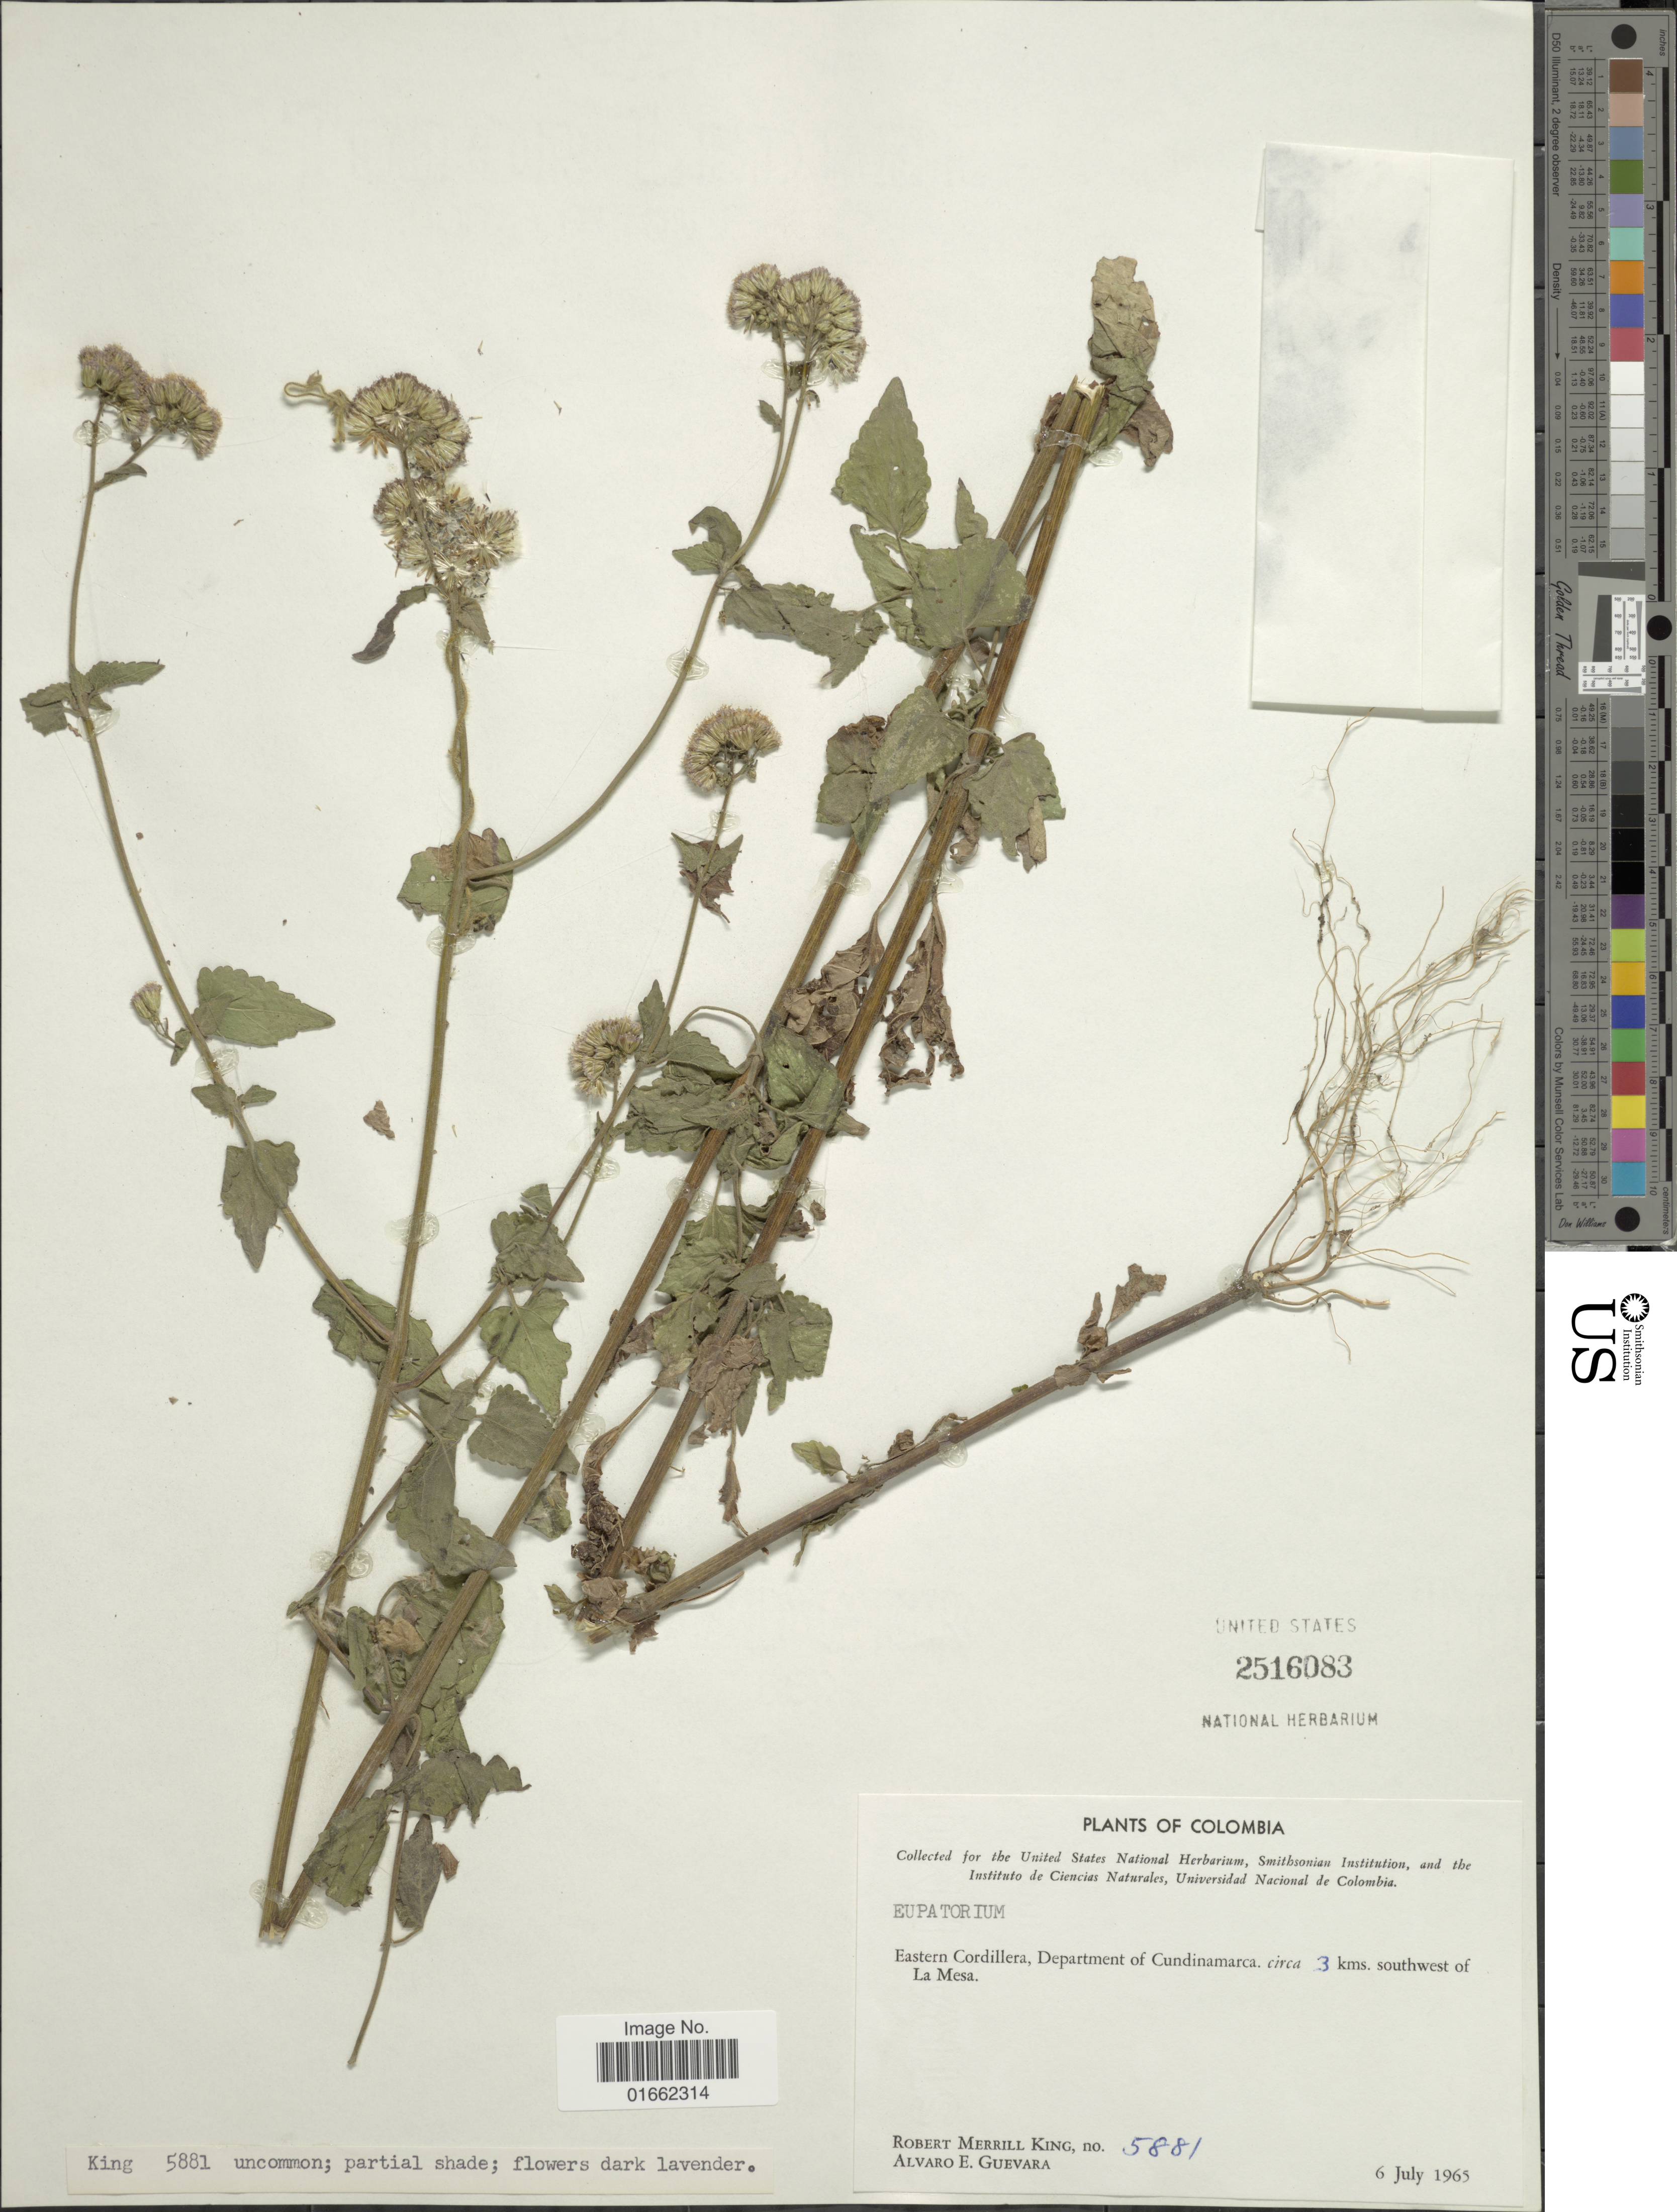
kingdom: Plantae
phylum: Tracheophyta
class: Magnoliopsida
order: Asterales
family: Asteraceae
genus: Fleischmannia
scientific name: Fleischmannia pycnocephala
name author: (Less.) R.M. King & H. Rob.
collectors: R. M. King & A. E. Guevara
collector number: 5881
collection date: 1965-07-06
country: Colombia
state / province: Cundinamarca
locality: Eastern Cordillera, Department of Cundinamarca, circa 3 kms. southwest of La Mesa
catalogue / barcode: US 2516083